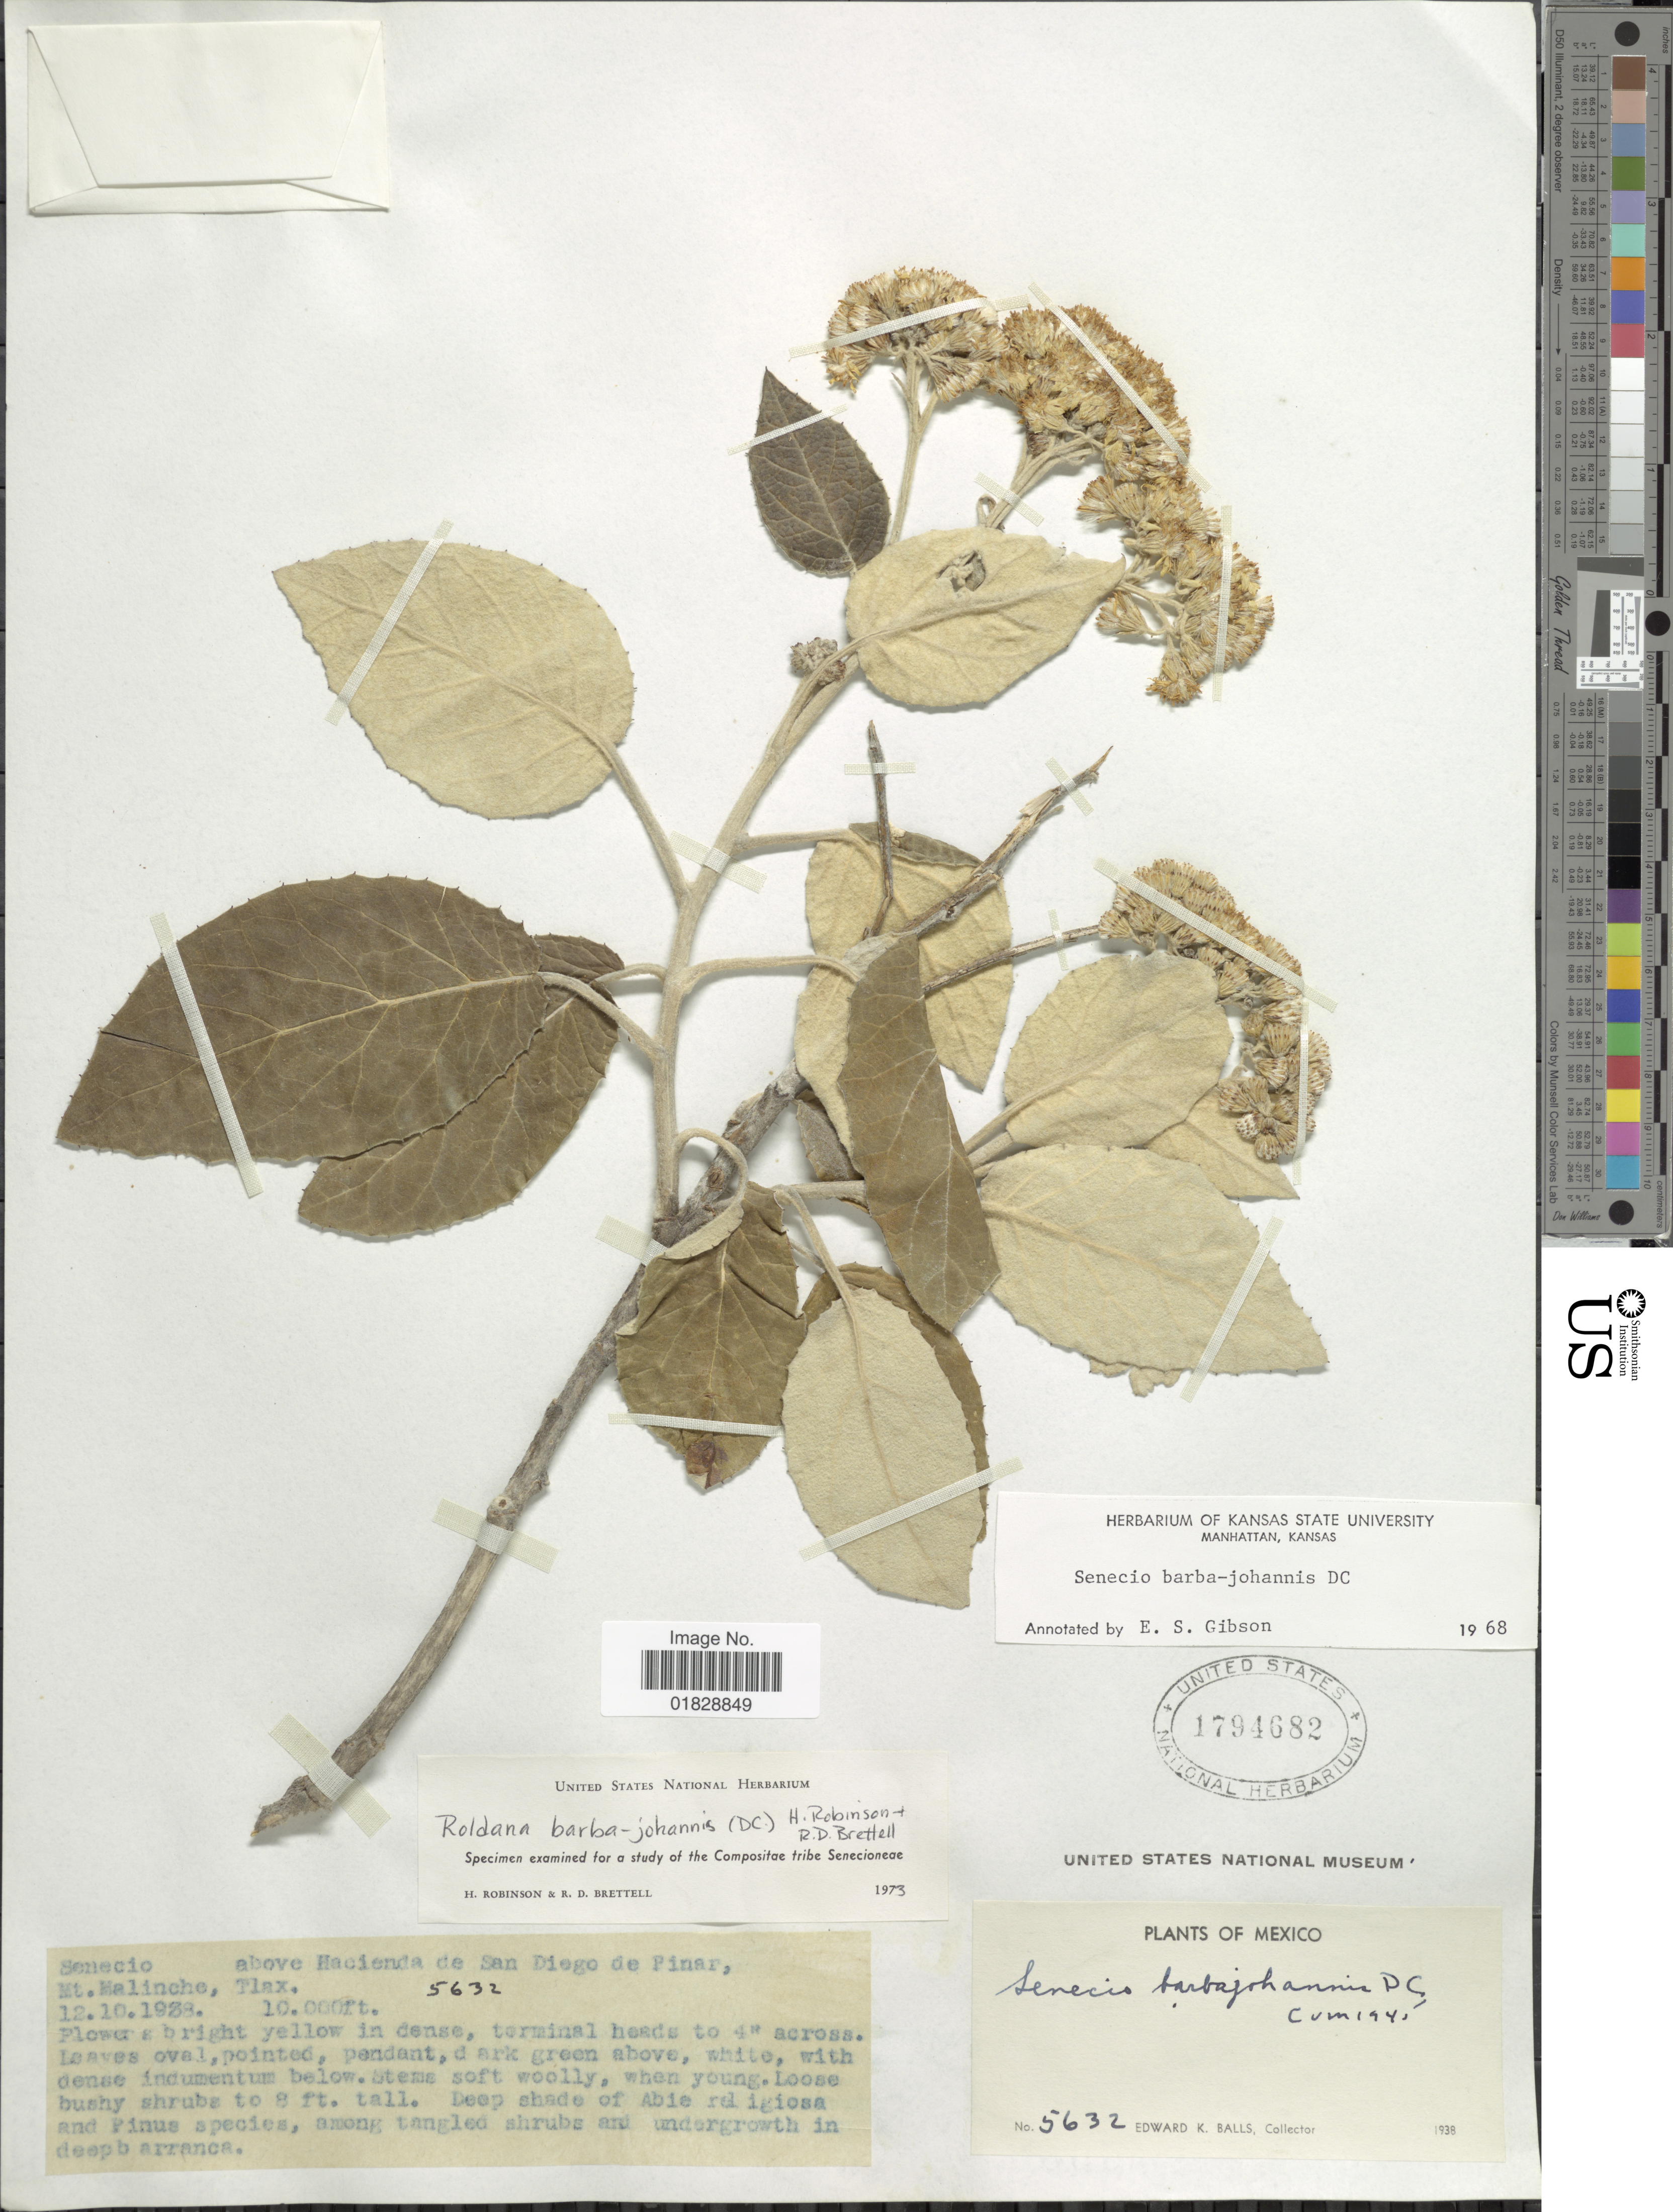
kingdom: Plantae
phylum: Tracheophyta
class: Magnoliopsida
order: Asterales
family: Asteraceae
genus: Roldana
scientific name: Roldana barba-johannis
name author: (DC.) H. Rob. & Brettell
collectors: E. K. Balls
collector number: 5632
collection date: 1938-10-12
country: Mexico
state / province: Tlaxcala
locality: Above Hacienda de San Diego de Pinar, Mt. Malinche, Tlax.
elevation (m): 3048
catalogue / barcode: US 1794682